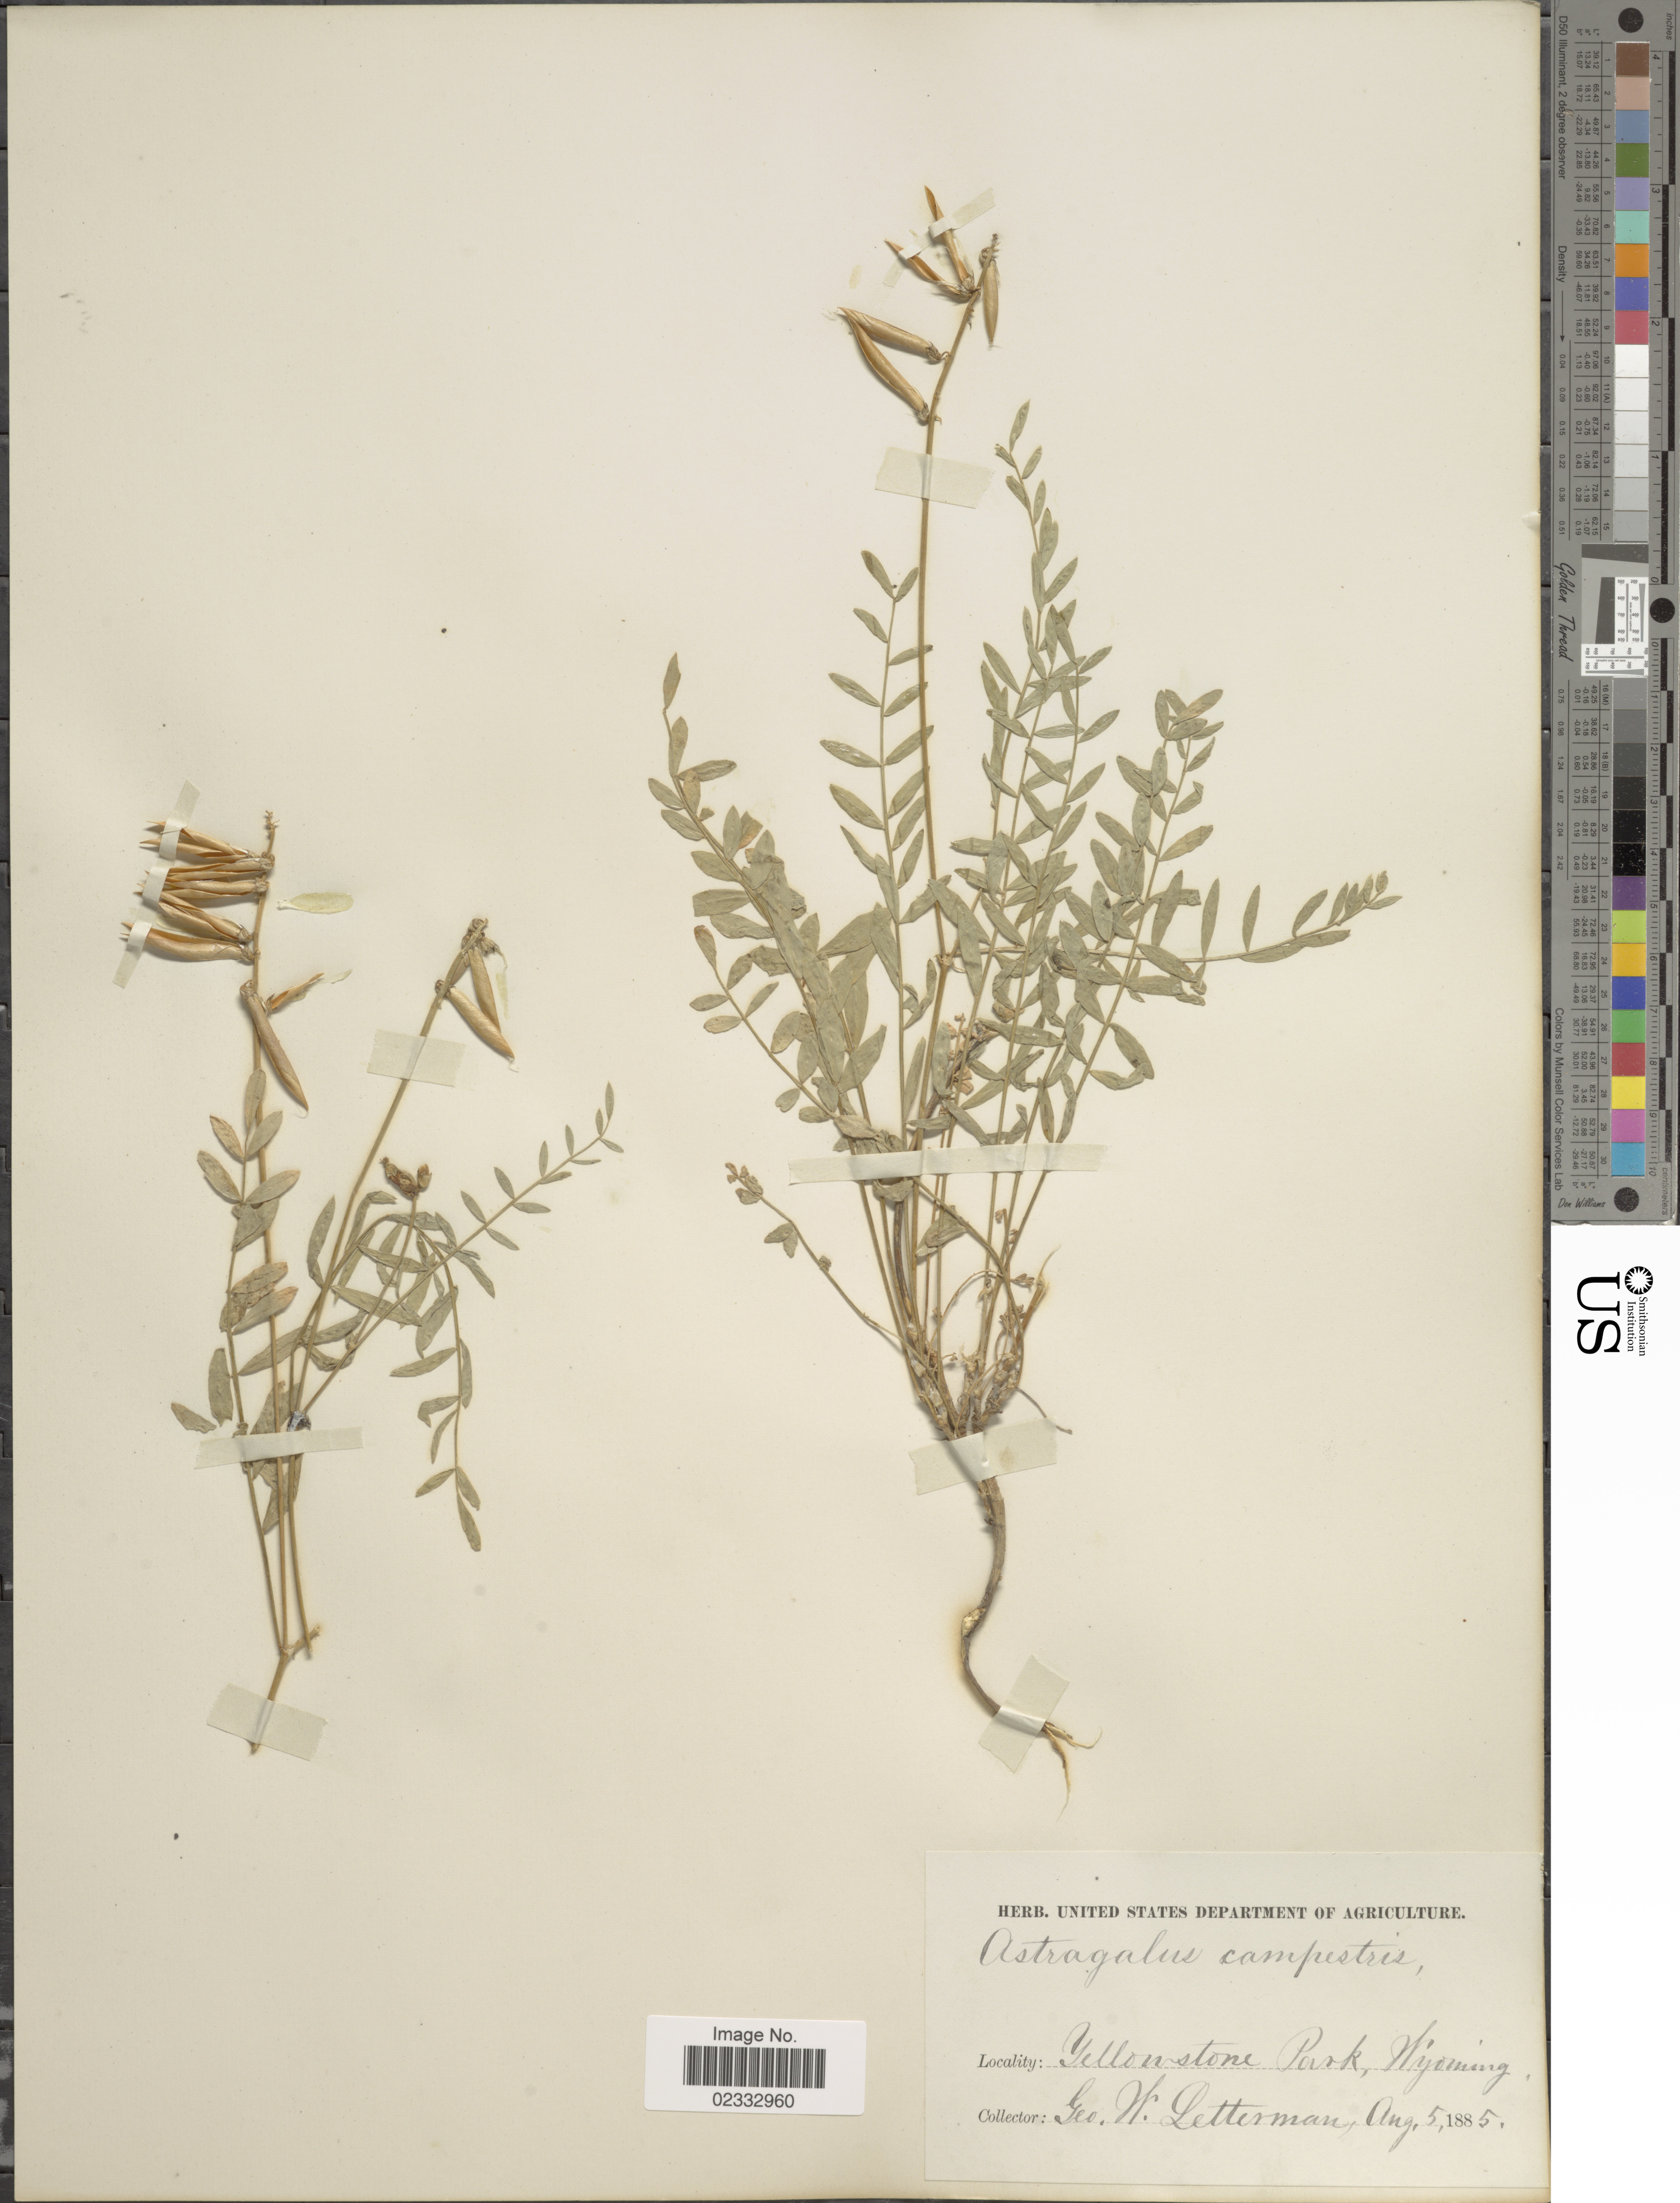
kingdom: Plantae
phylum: Tracheophyta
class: Magnoliopsida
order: Fabales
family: Fabaceae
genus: Astragalus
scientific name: Astragalus miser var. hylophilus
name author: (Rydb.) Barneby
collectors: G. W. Letterman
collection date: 1885-08-05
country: United States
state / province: Wyoming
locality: Yellowstone Park